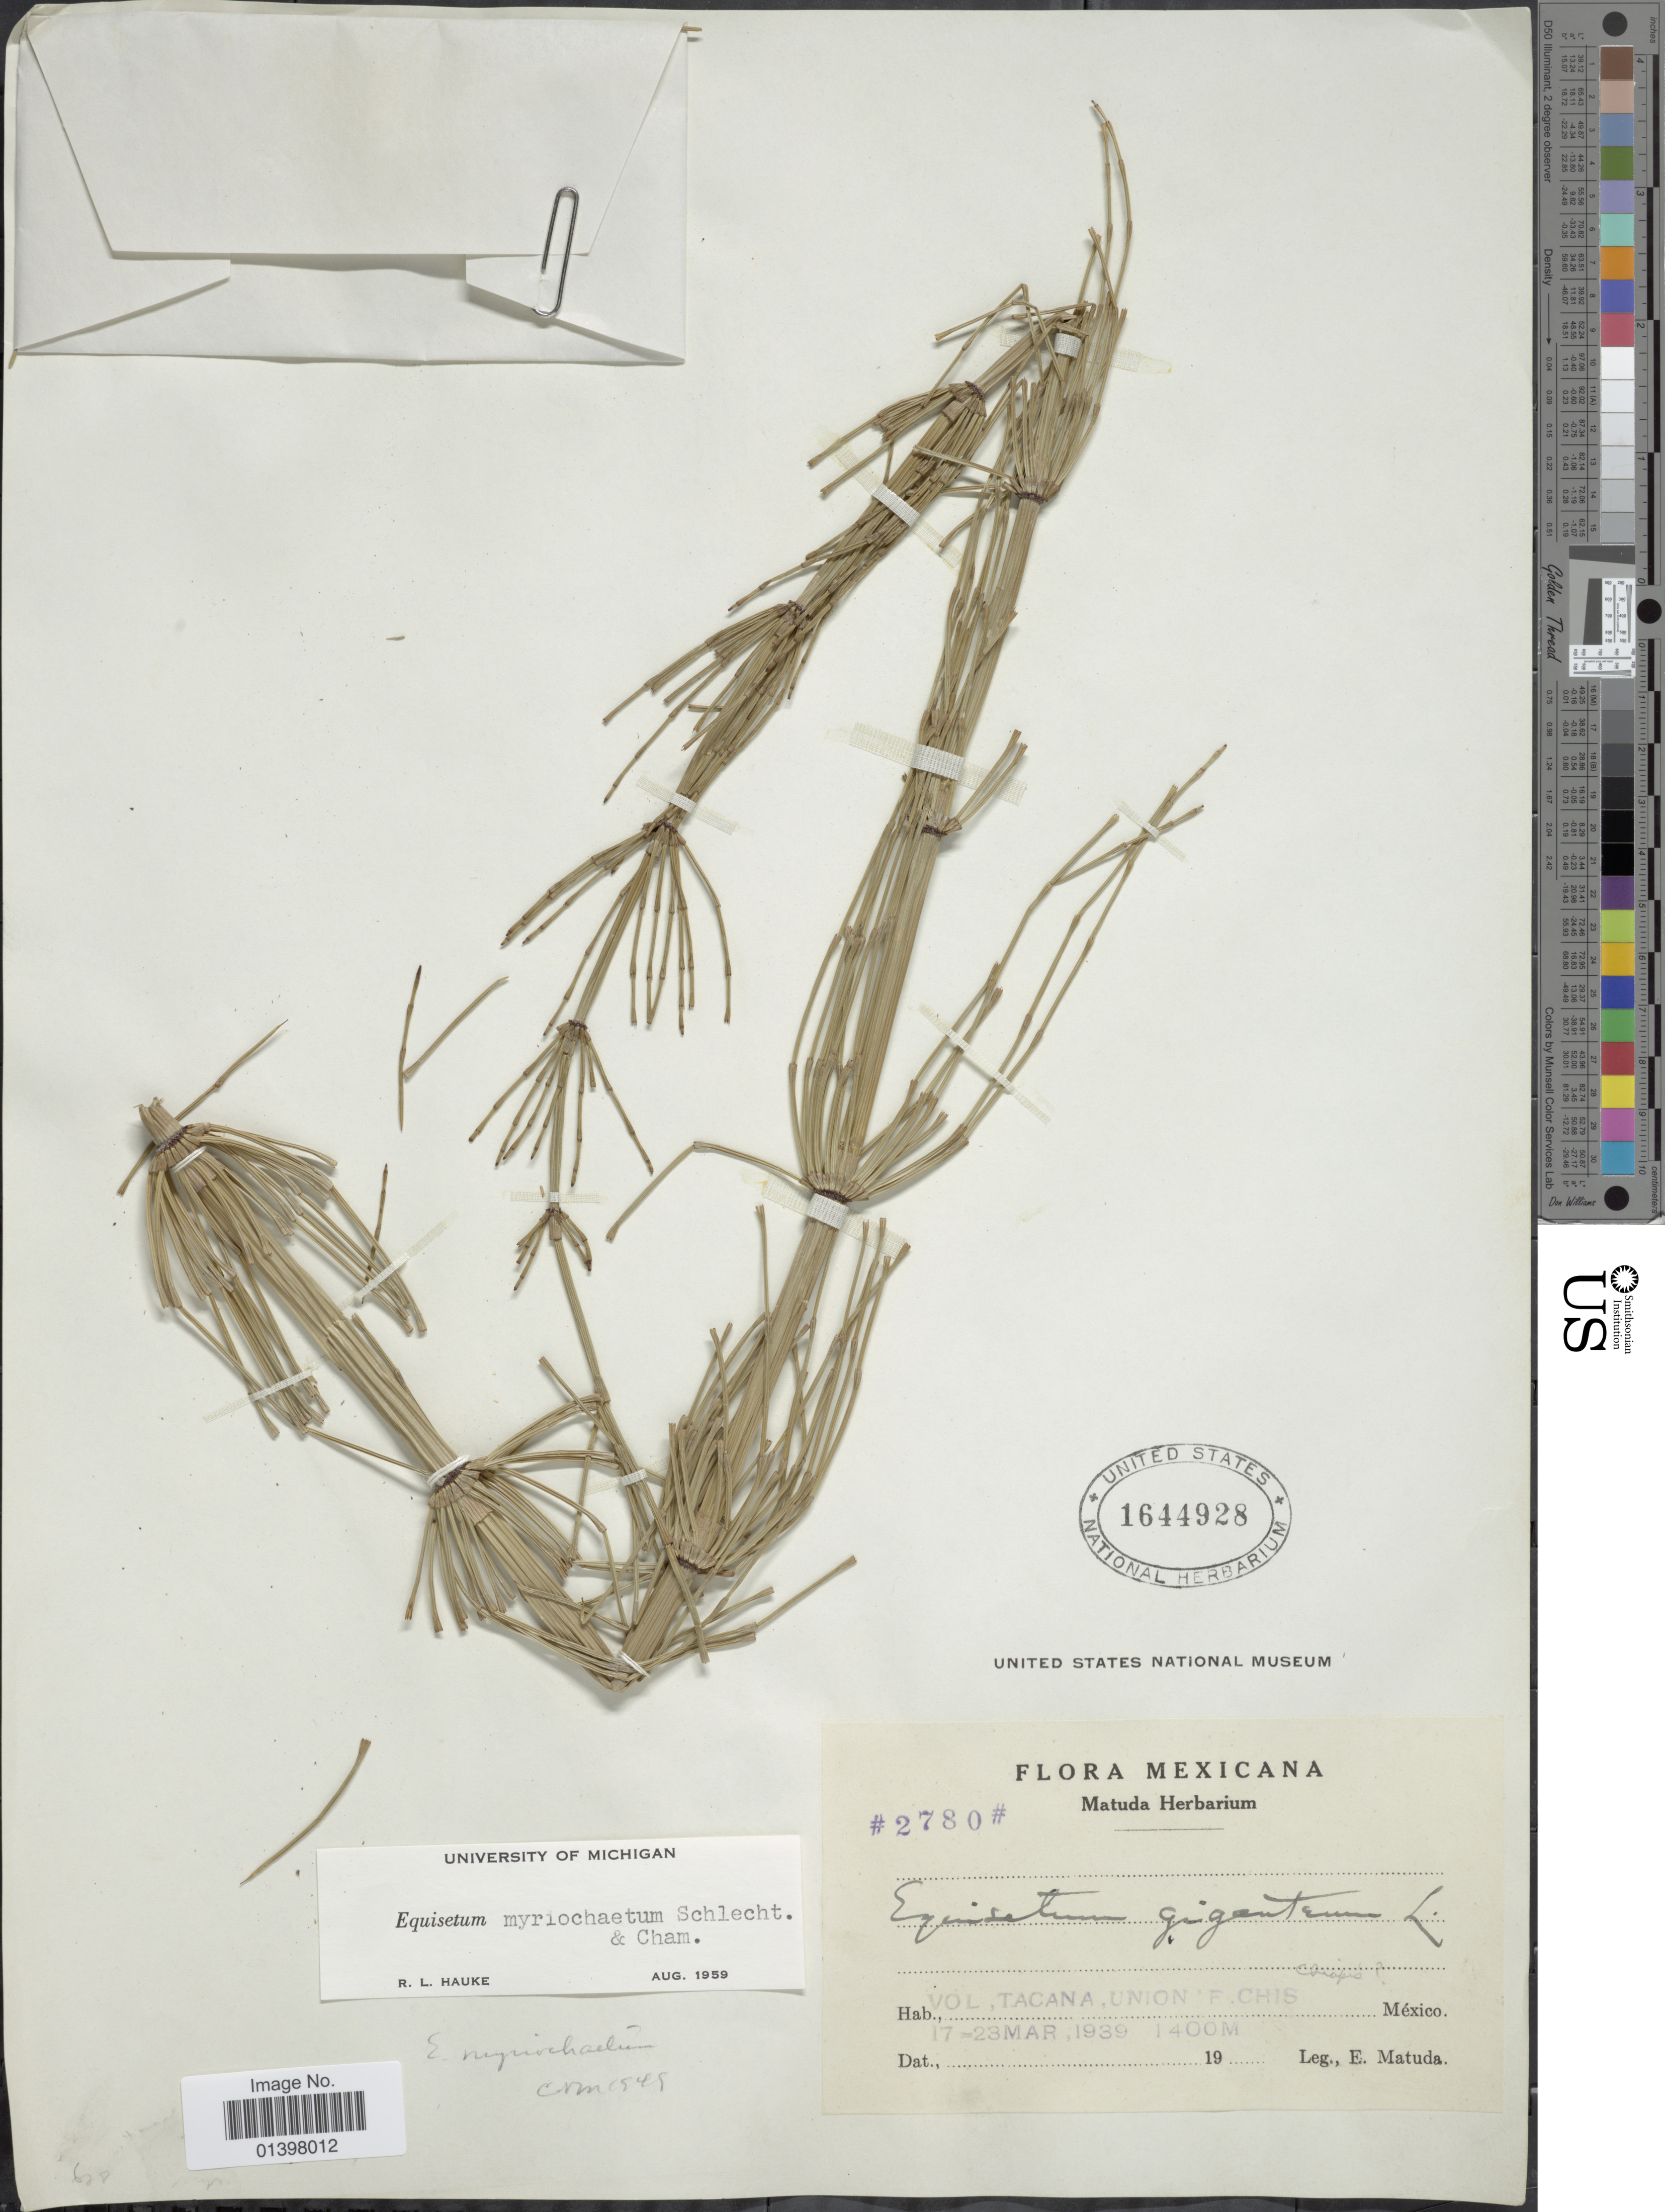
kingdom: Plantae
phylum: Tracheophyta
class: Polypodiopsida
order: Equisetales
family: Equisetaceae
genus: Equisetum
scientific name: Equisetum myriochaetum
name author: Schltdl. & Cham.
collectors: E. Matuda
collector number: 2780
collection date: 1939-03-17/1939-03-23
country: Mexico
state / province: Chiapas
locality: Vol, Tacana, Union F. Chis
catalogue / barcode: US 1644928